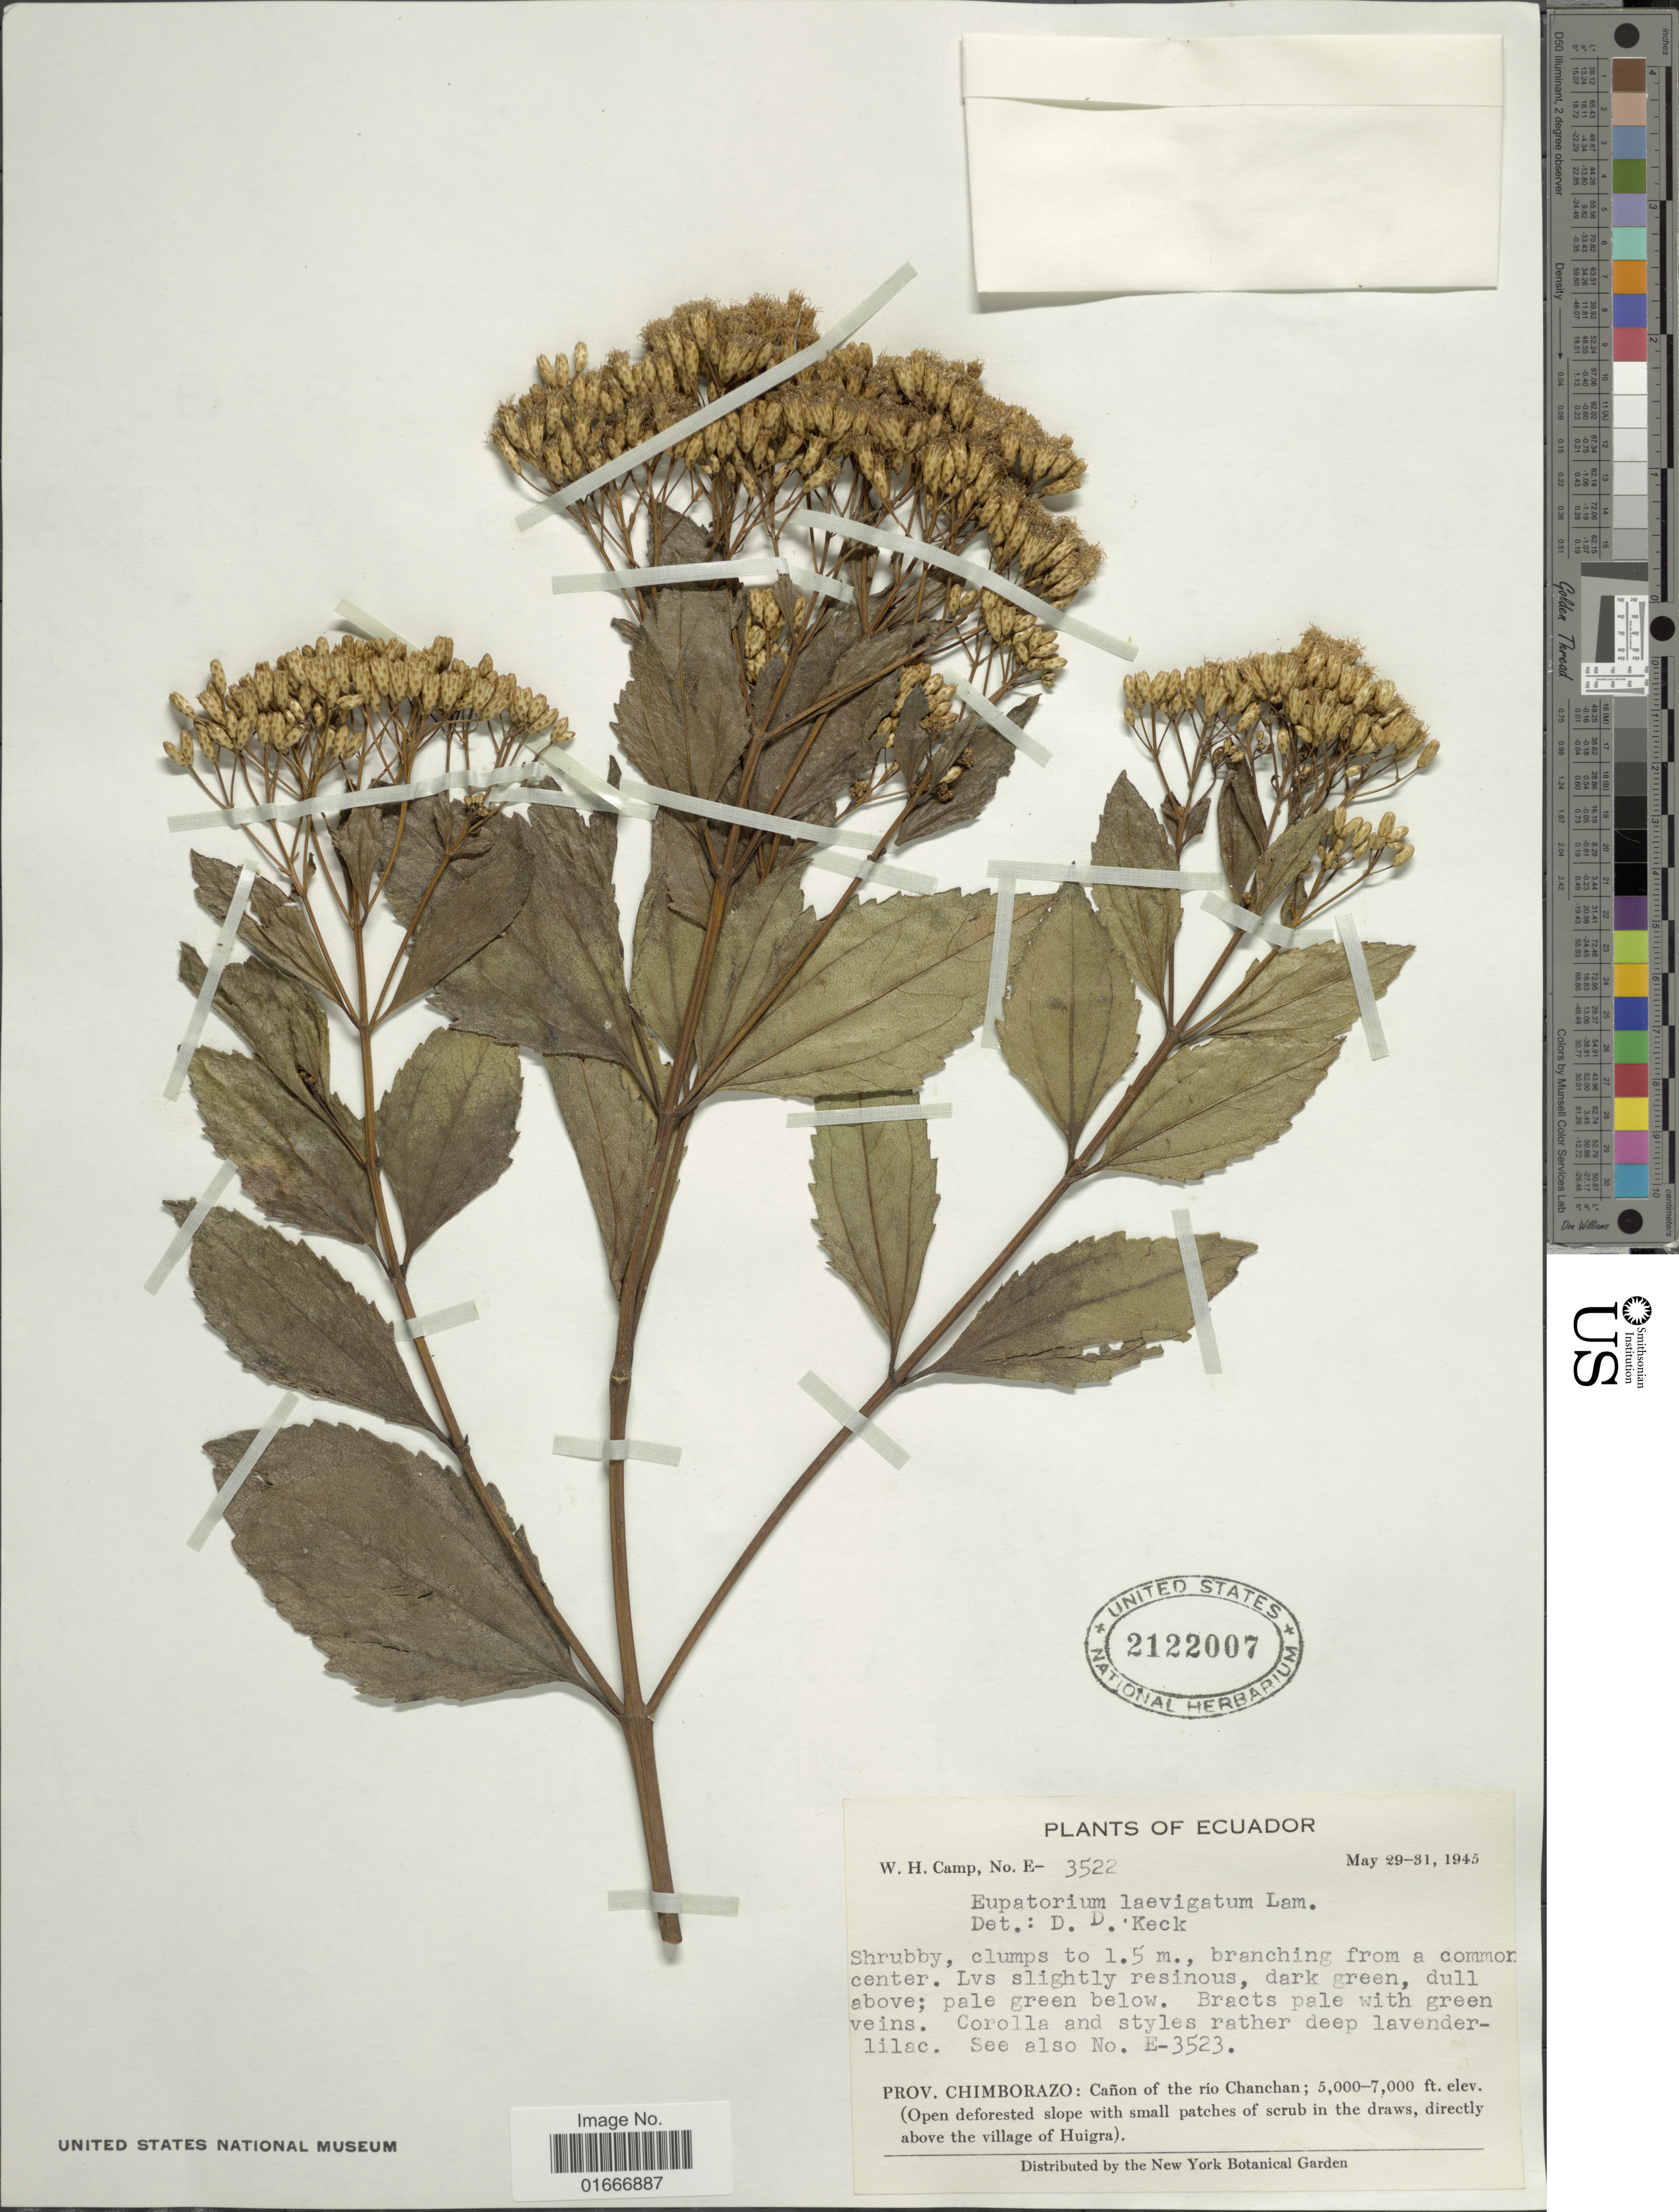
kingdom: Plantae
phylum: Tracheophyta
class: Magnoliopsida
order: Asterales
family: Asteraceae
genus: Chromolaena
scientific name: Chromolaena laevigata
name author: (Lam.) R.M. King & H. Rob.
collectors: W. H. Camp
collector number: E-3522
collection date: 1945-05-29/1945-05-31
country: Ecuador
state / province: Chimborazo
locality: Ecuador. Prov. Chimborazo: Cañon of the rio Chanchan; (Open deforested slope with dsmall patches of scrub in the draws, directly above the village of Huigra)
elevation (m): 1524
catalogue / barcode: US 2122007